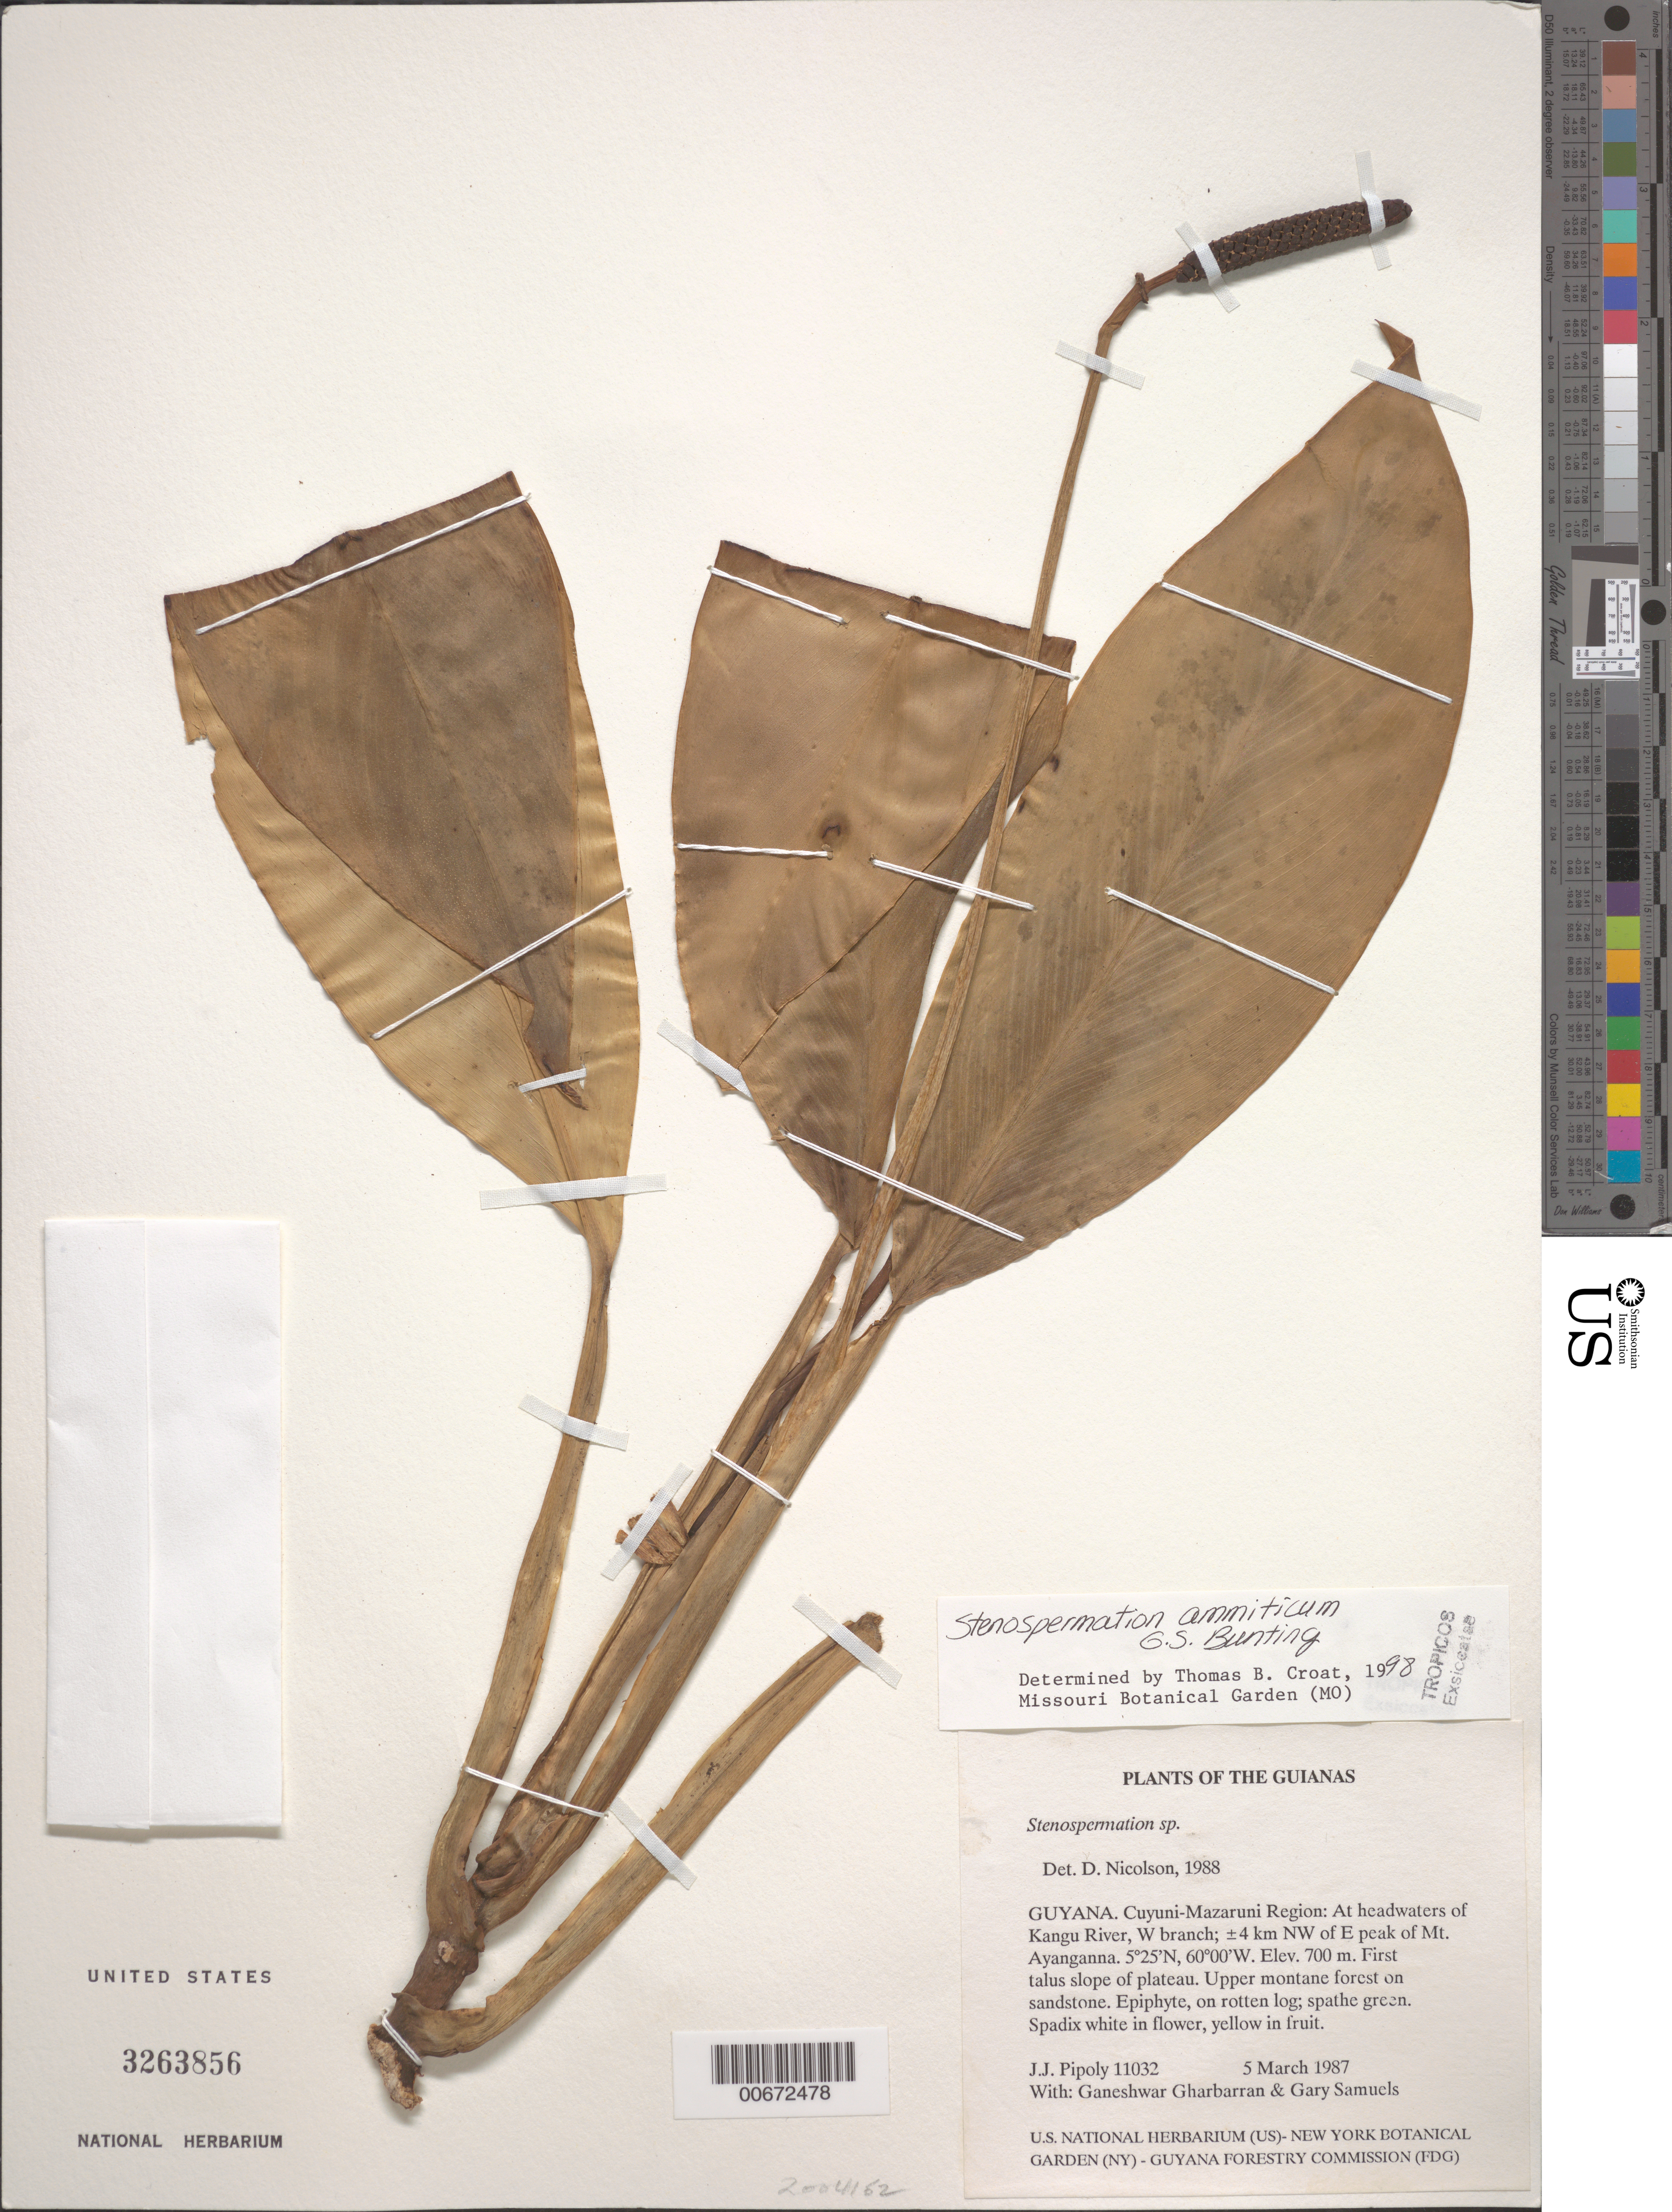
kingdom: Plantae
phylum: Tracheophyta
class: Liliopsida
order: Alismatales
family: Araceae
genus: Stenospermation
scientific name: Stenospermation ammiticum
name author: G.S. Bunting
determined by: Croat, Thomas B., Missouri Botanical Garden (MO)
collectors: J. J. Pipoly, G. Gharbarran & G. Samuels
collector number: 11032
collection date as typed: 5 March 1987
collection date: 1987-03-05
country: Guyana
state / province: Cuyuni-Mazaruni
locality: Headwaters of Kangu R., W branch; ±4 km NW of E peak of Mt. Ayanganna. First talus slope of plateau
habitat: Upper montane forest on sandstone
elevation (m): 700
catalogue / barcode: US 3263856